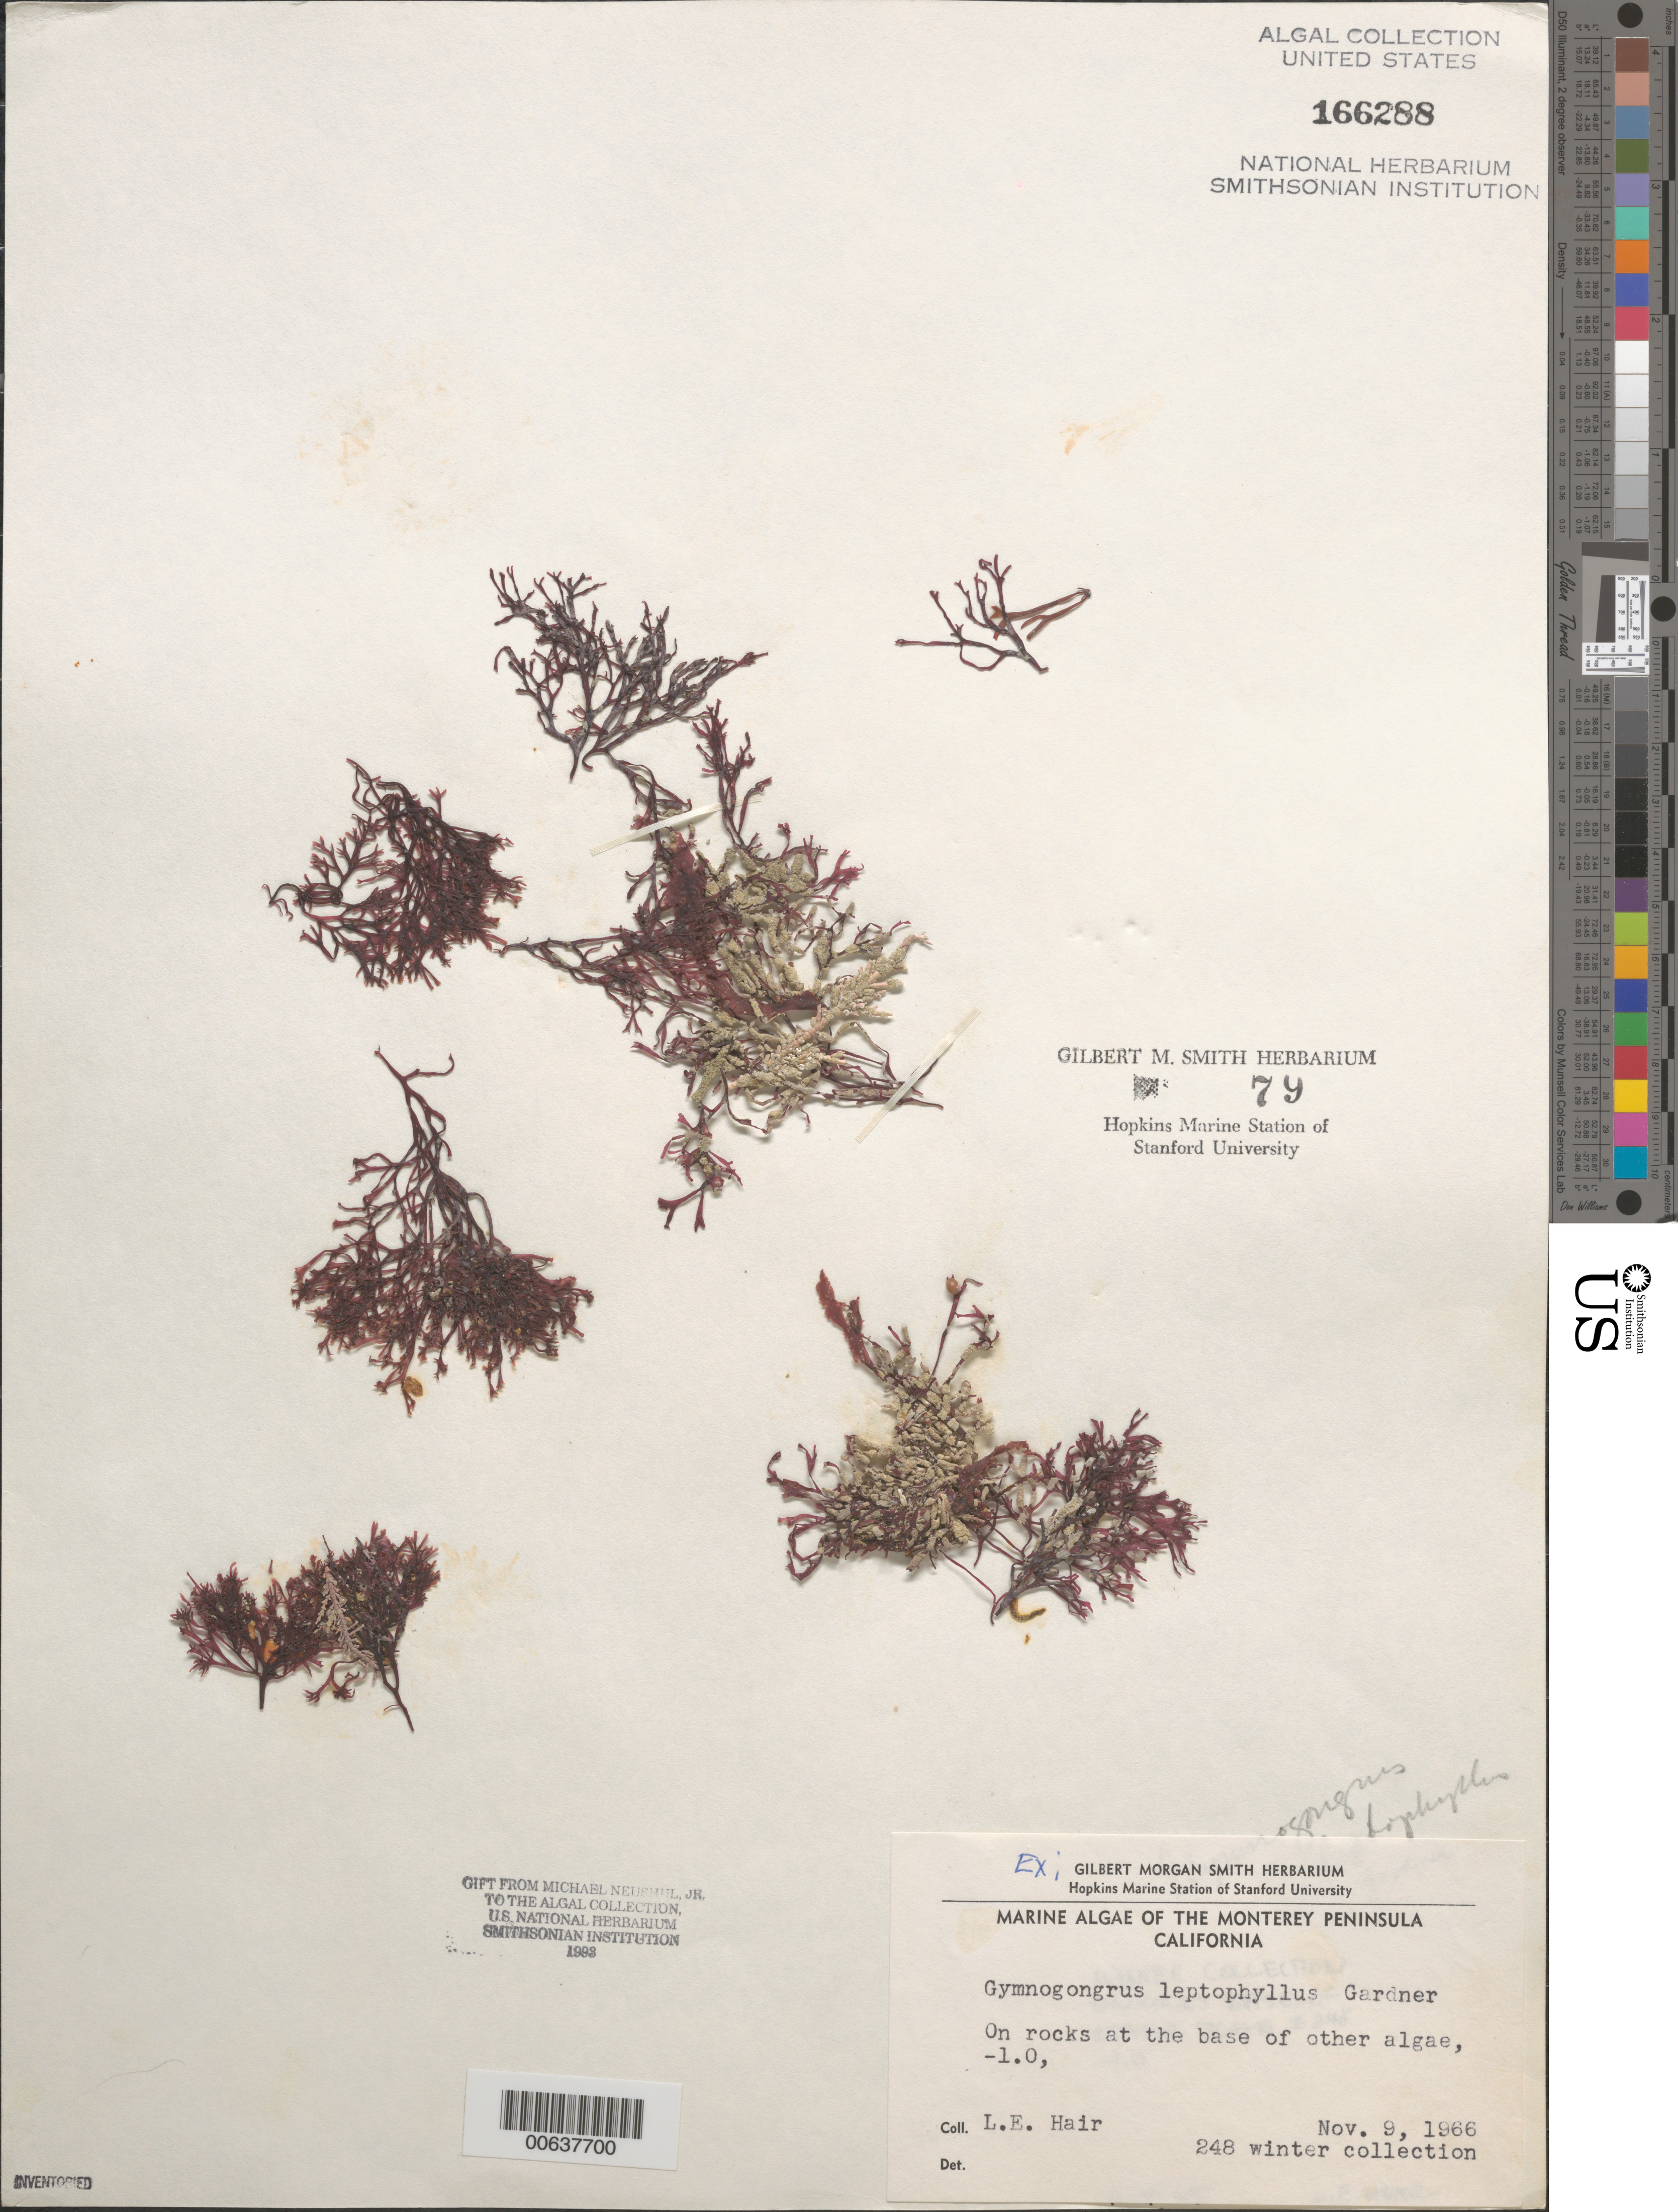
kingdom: Plantae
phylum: Rhodophyta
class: Florideophyceae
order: Gigartinales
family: Phyllophoraceae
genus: Besa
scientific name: Besa leptophylla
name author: (J. Agardh) M.S.Calderon & K.A. Miller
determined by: Algae name updating Project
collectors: L. Hair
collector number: LEH 248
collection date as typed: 09 Nov 1966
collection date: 1966-11-09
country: United States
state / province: California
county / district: Monterey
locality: Monterey Peninsula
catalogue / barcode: US 166288